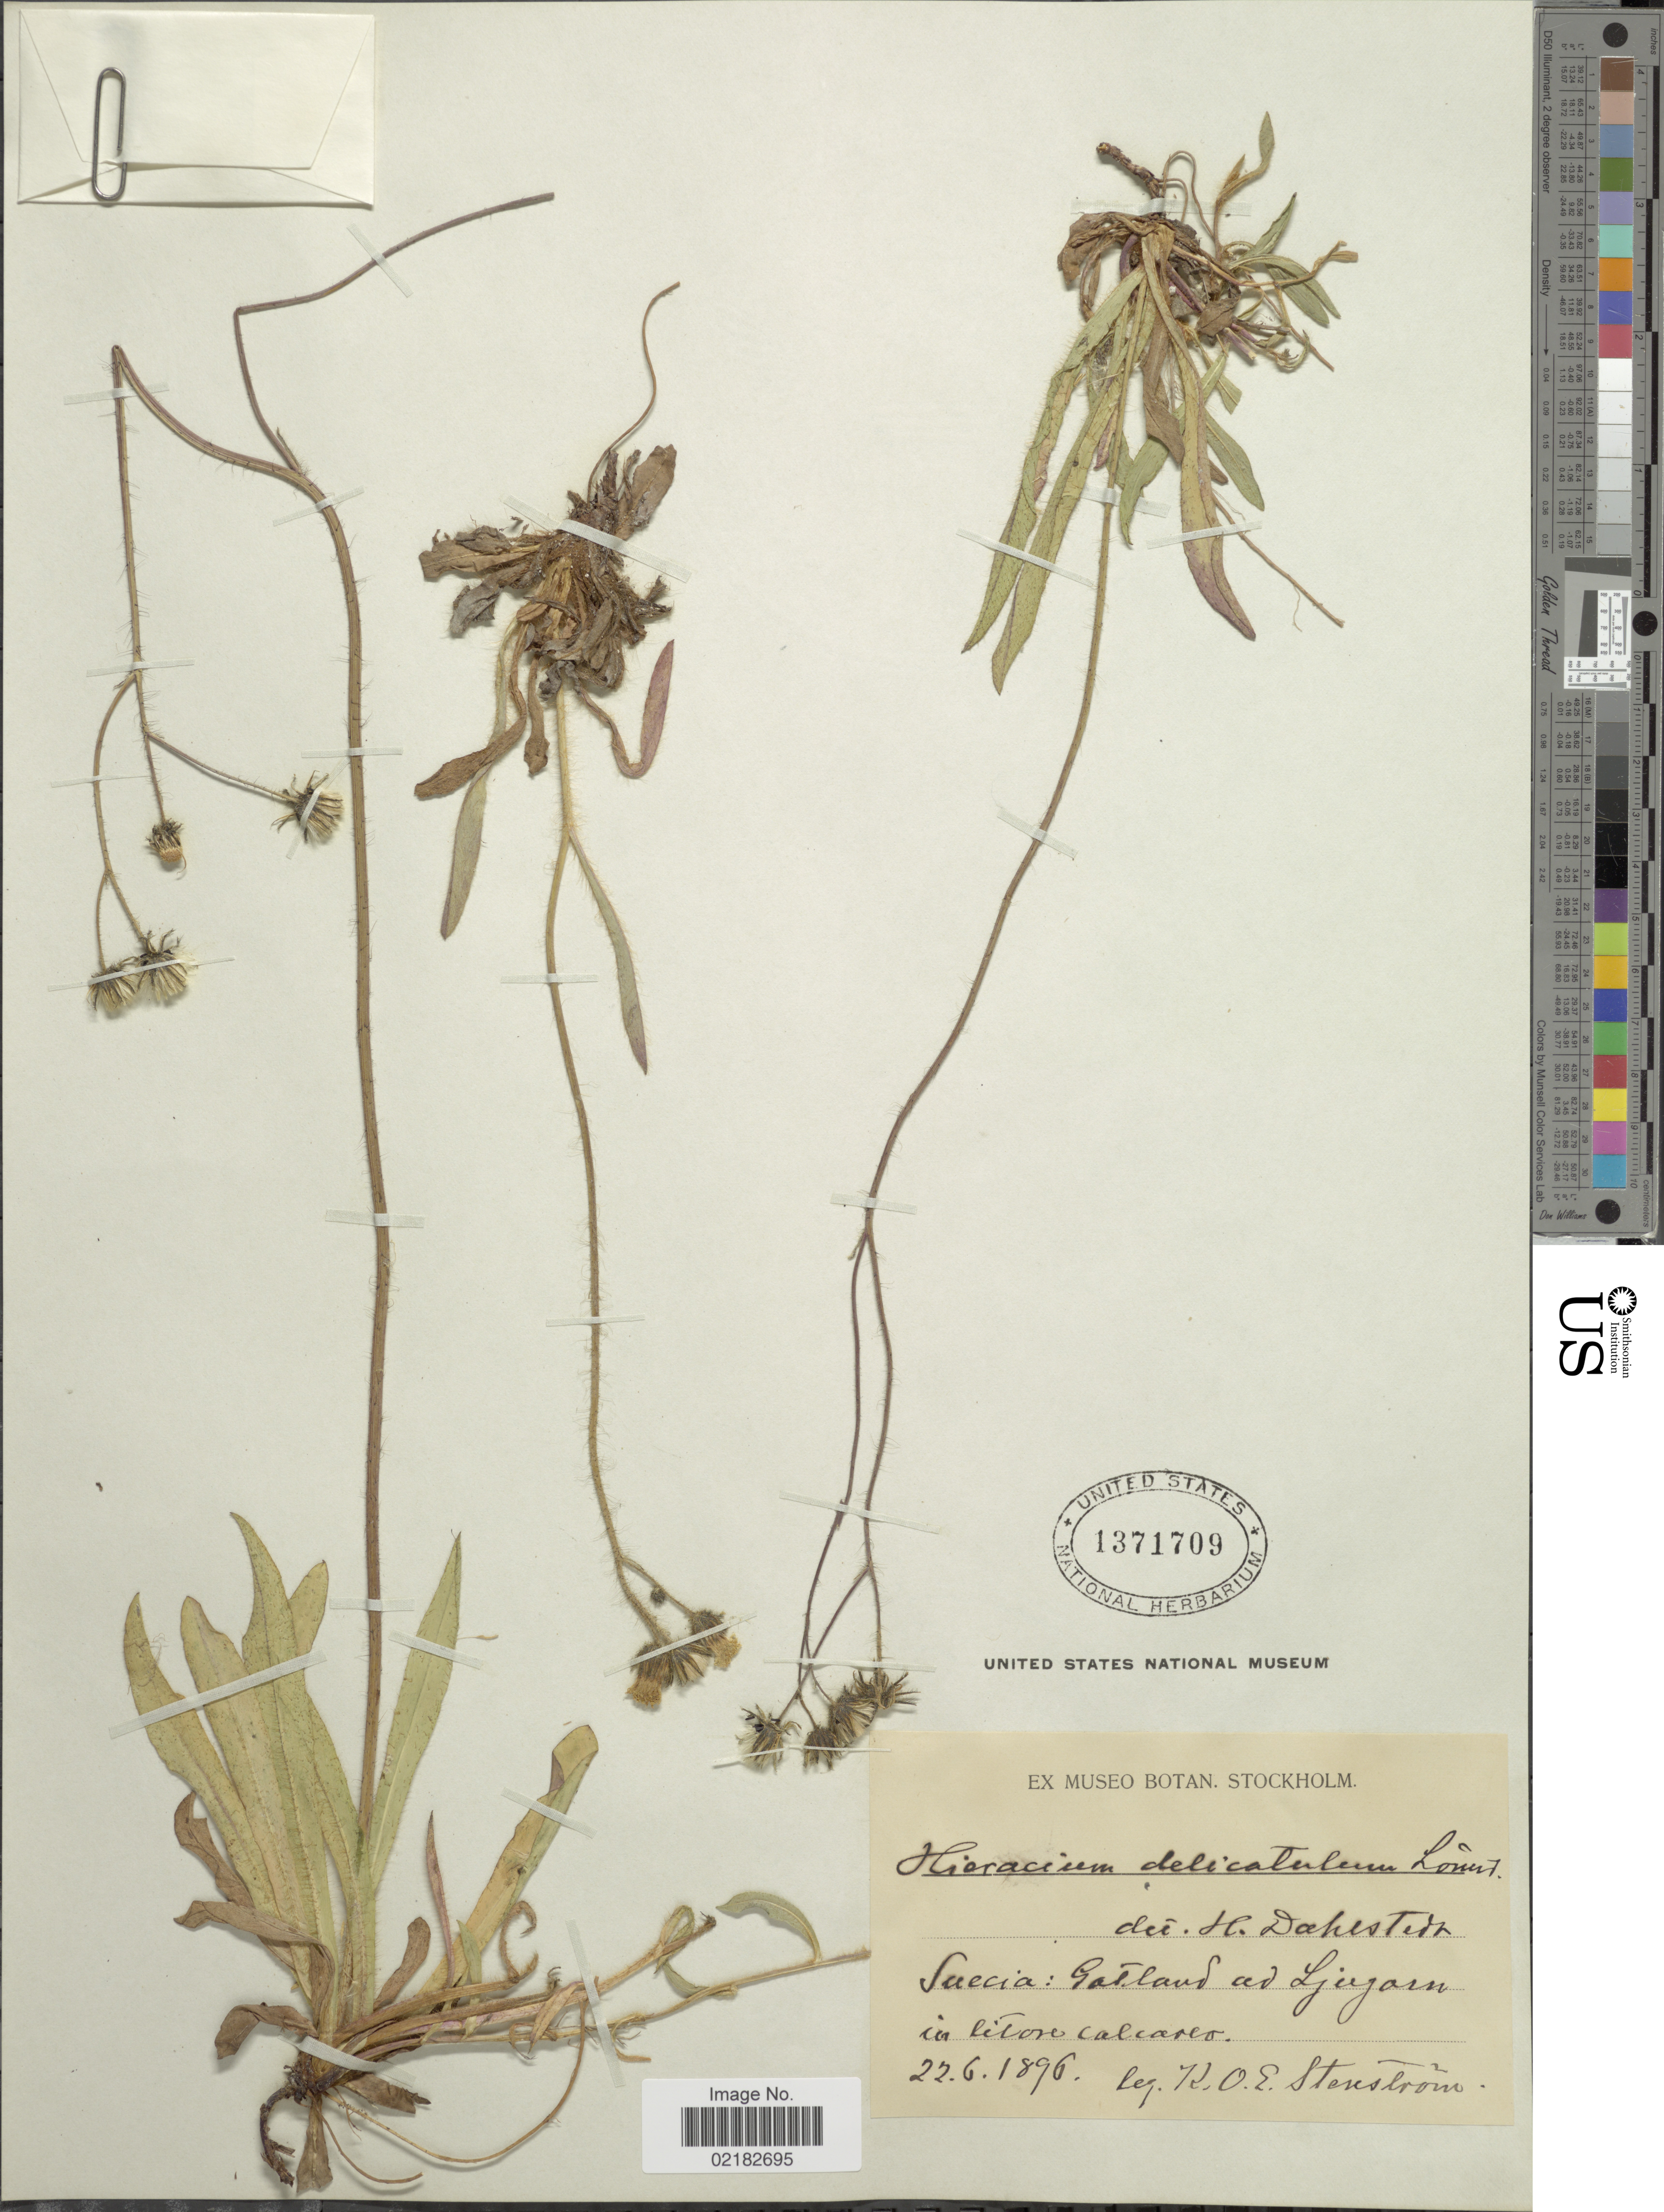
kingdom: Plantae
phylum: Tracheophyta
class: Magnoliopsida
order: Asterales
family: Asteraceae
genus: Hieracium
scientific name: Hieracium bifidum subsp. pseudopsammogenes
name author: (Della Torre & Sarnth.) Zahn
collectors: K. O. E. Stenström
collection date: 1896-06-22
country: Sweden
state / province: Gotland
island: Gotland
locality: Gotland ad Ljugarn.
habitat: in litore calcareo.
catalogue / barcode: US 1371709